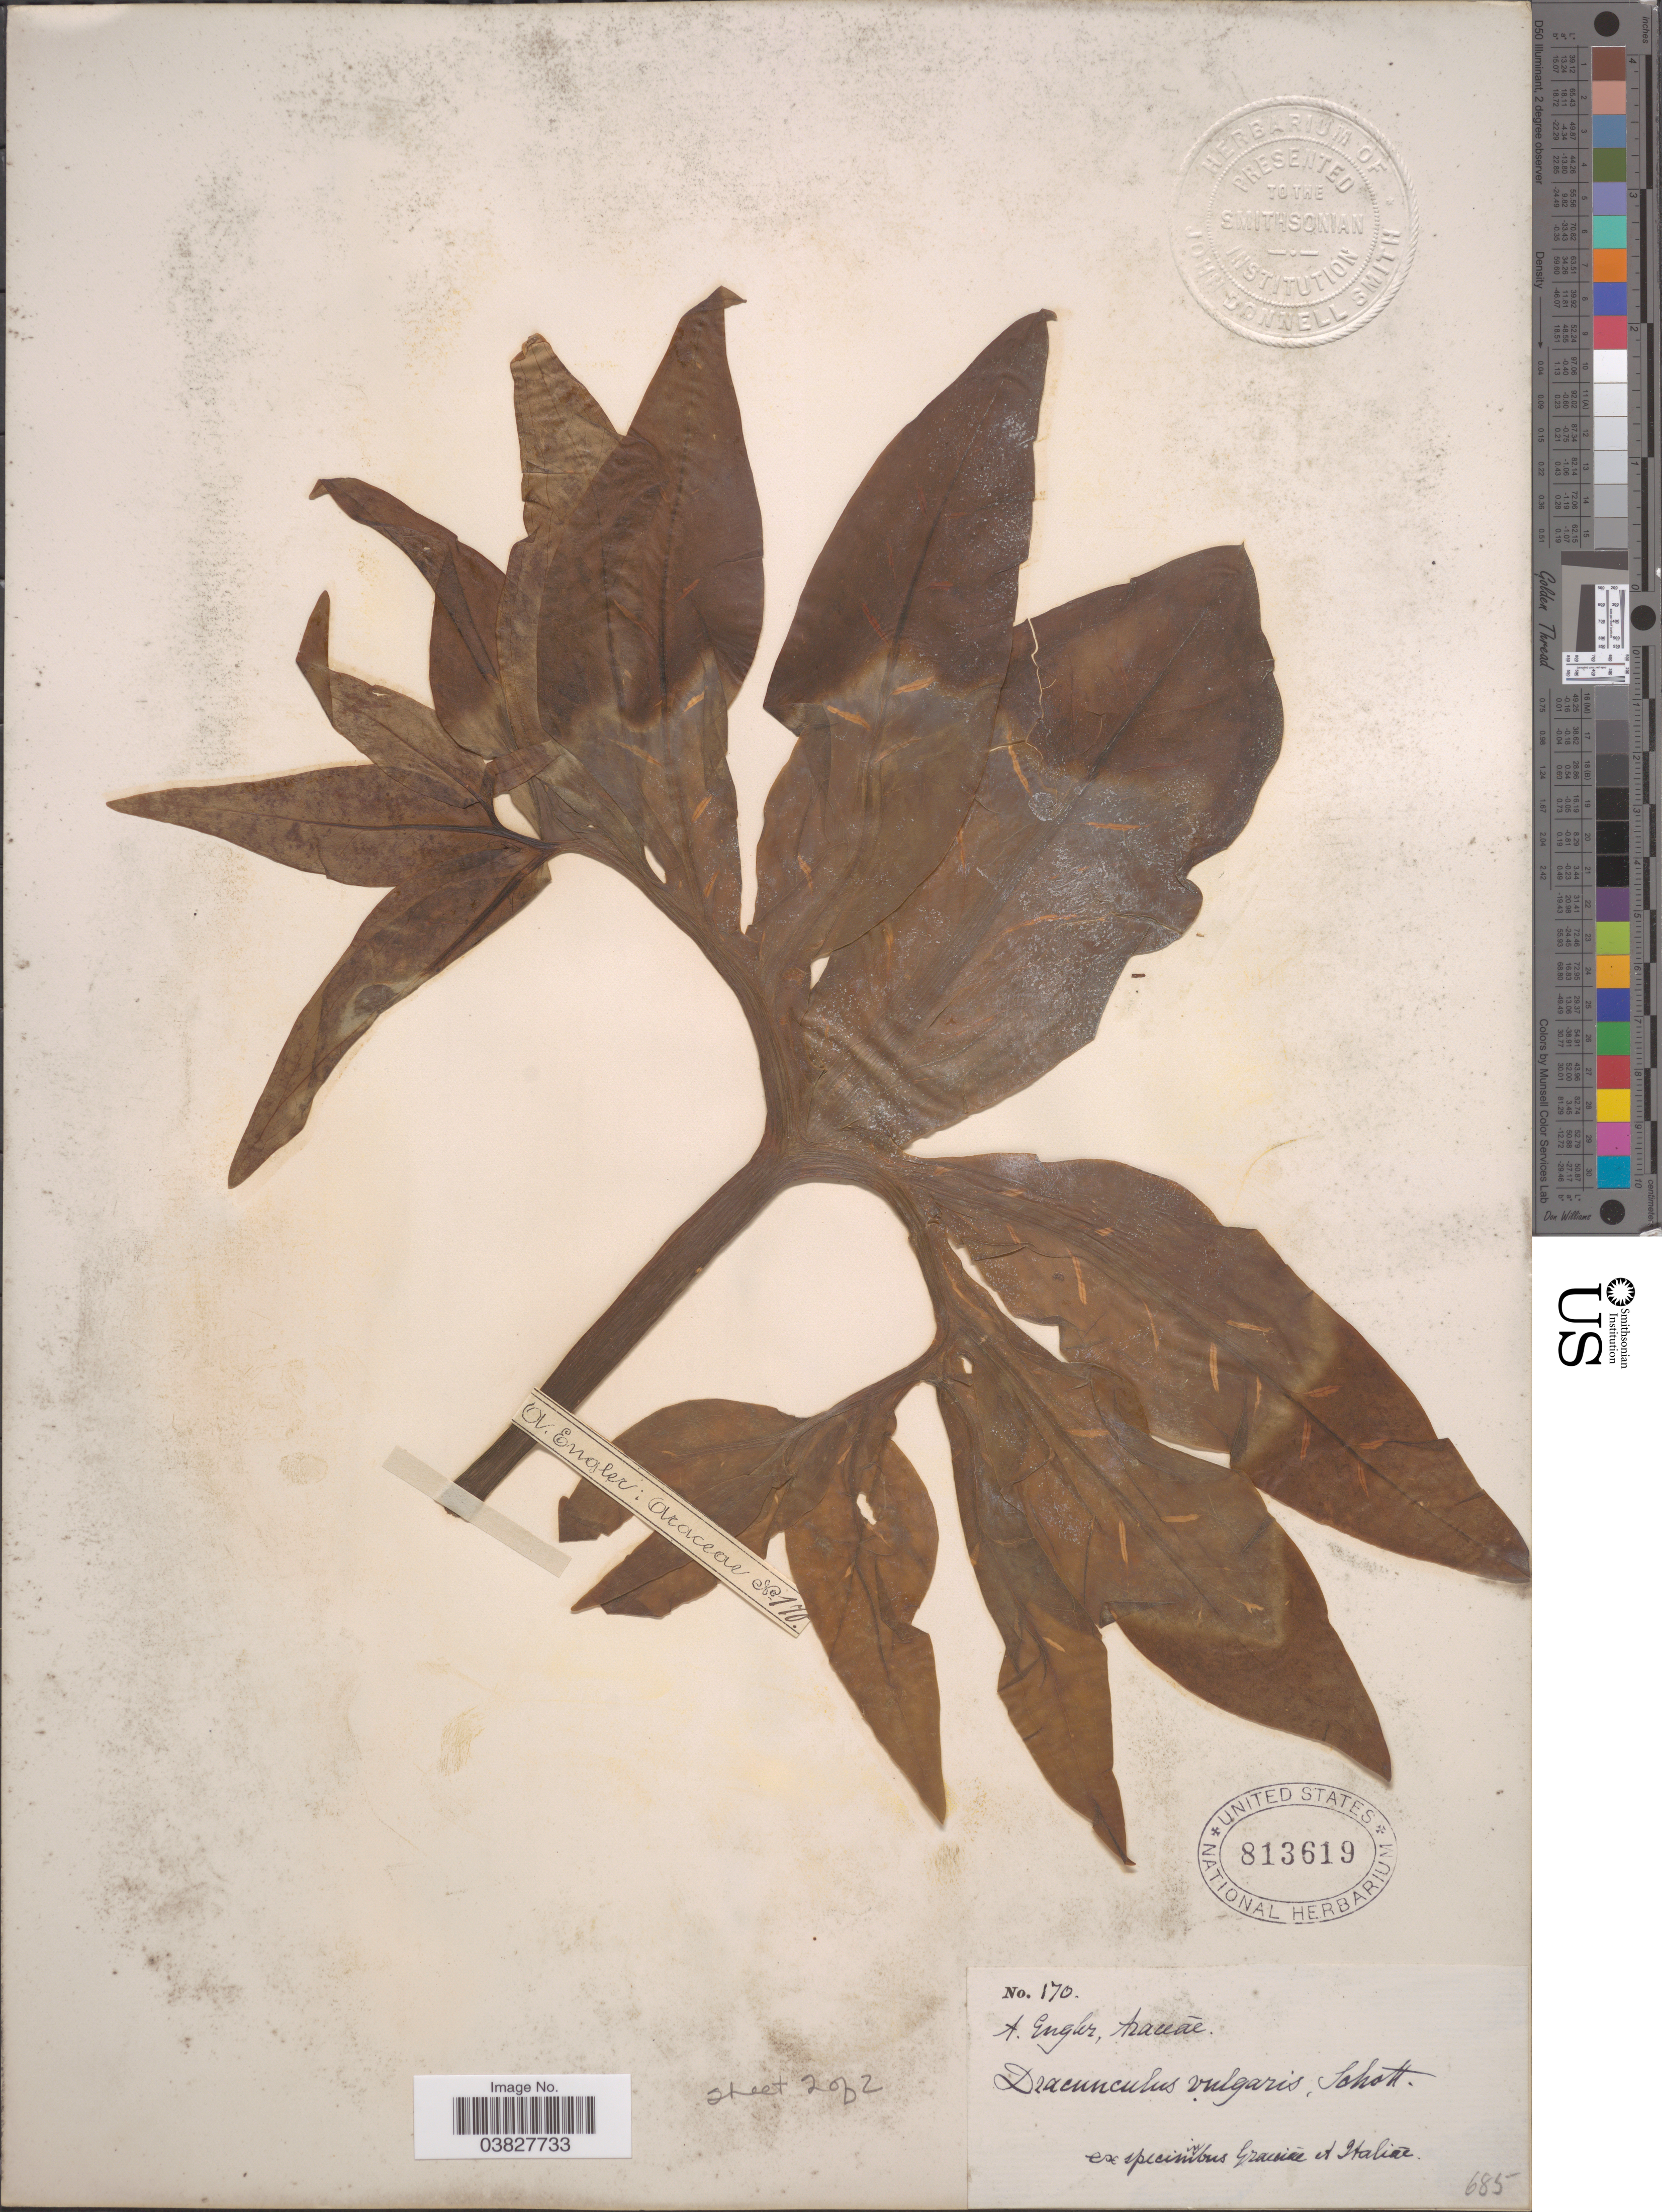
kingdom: Plantae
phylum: Tracheophyta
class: Liliopsida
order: Alismatales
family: Araceae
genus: Dracunculus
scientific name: Dracunculus vulgaris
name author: Schott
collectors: A. Engler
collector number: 170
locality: Graeciae et Italiáe.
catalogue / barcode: US 813619